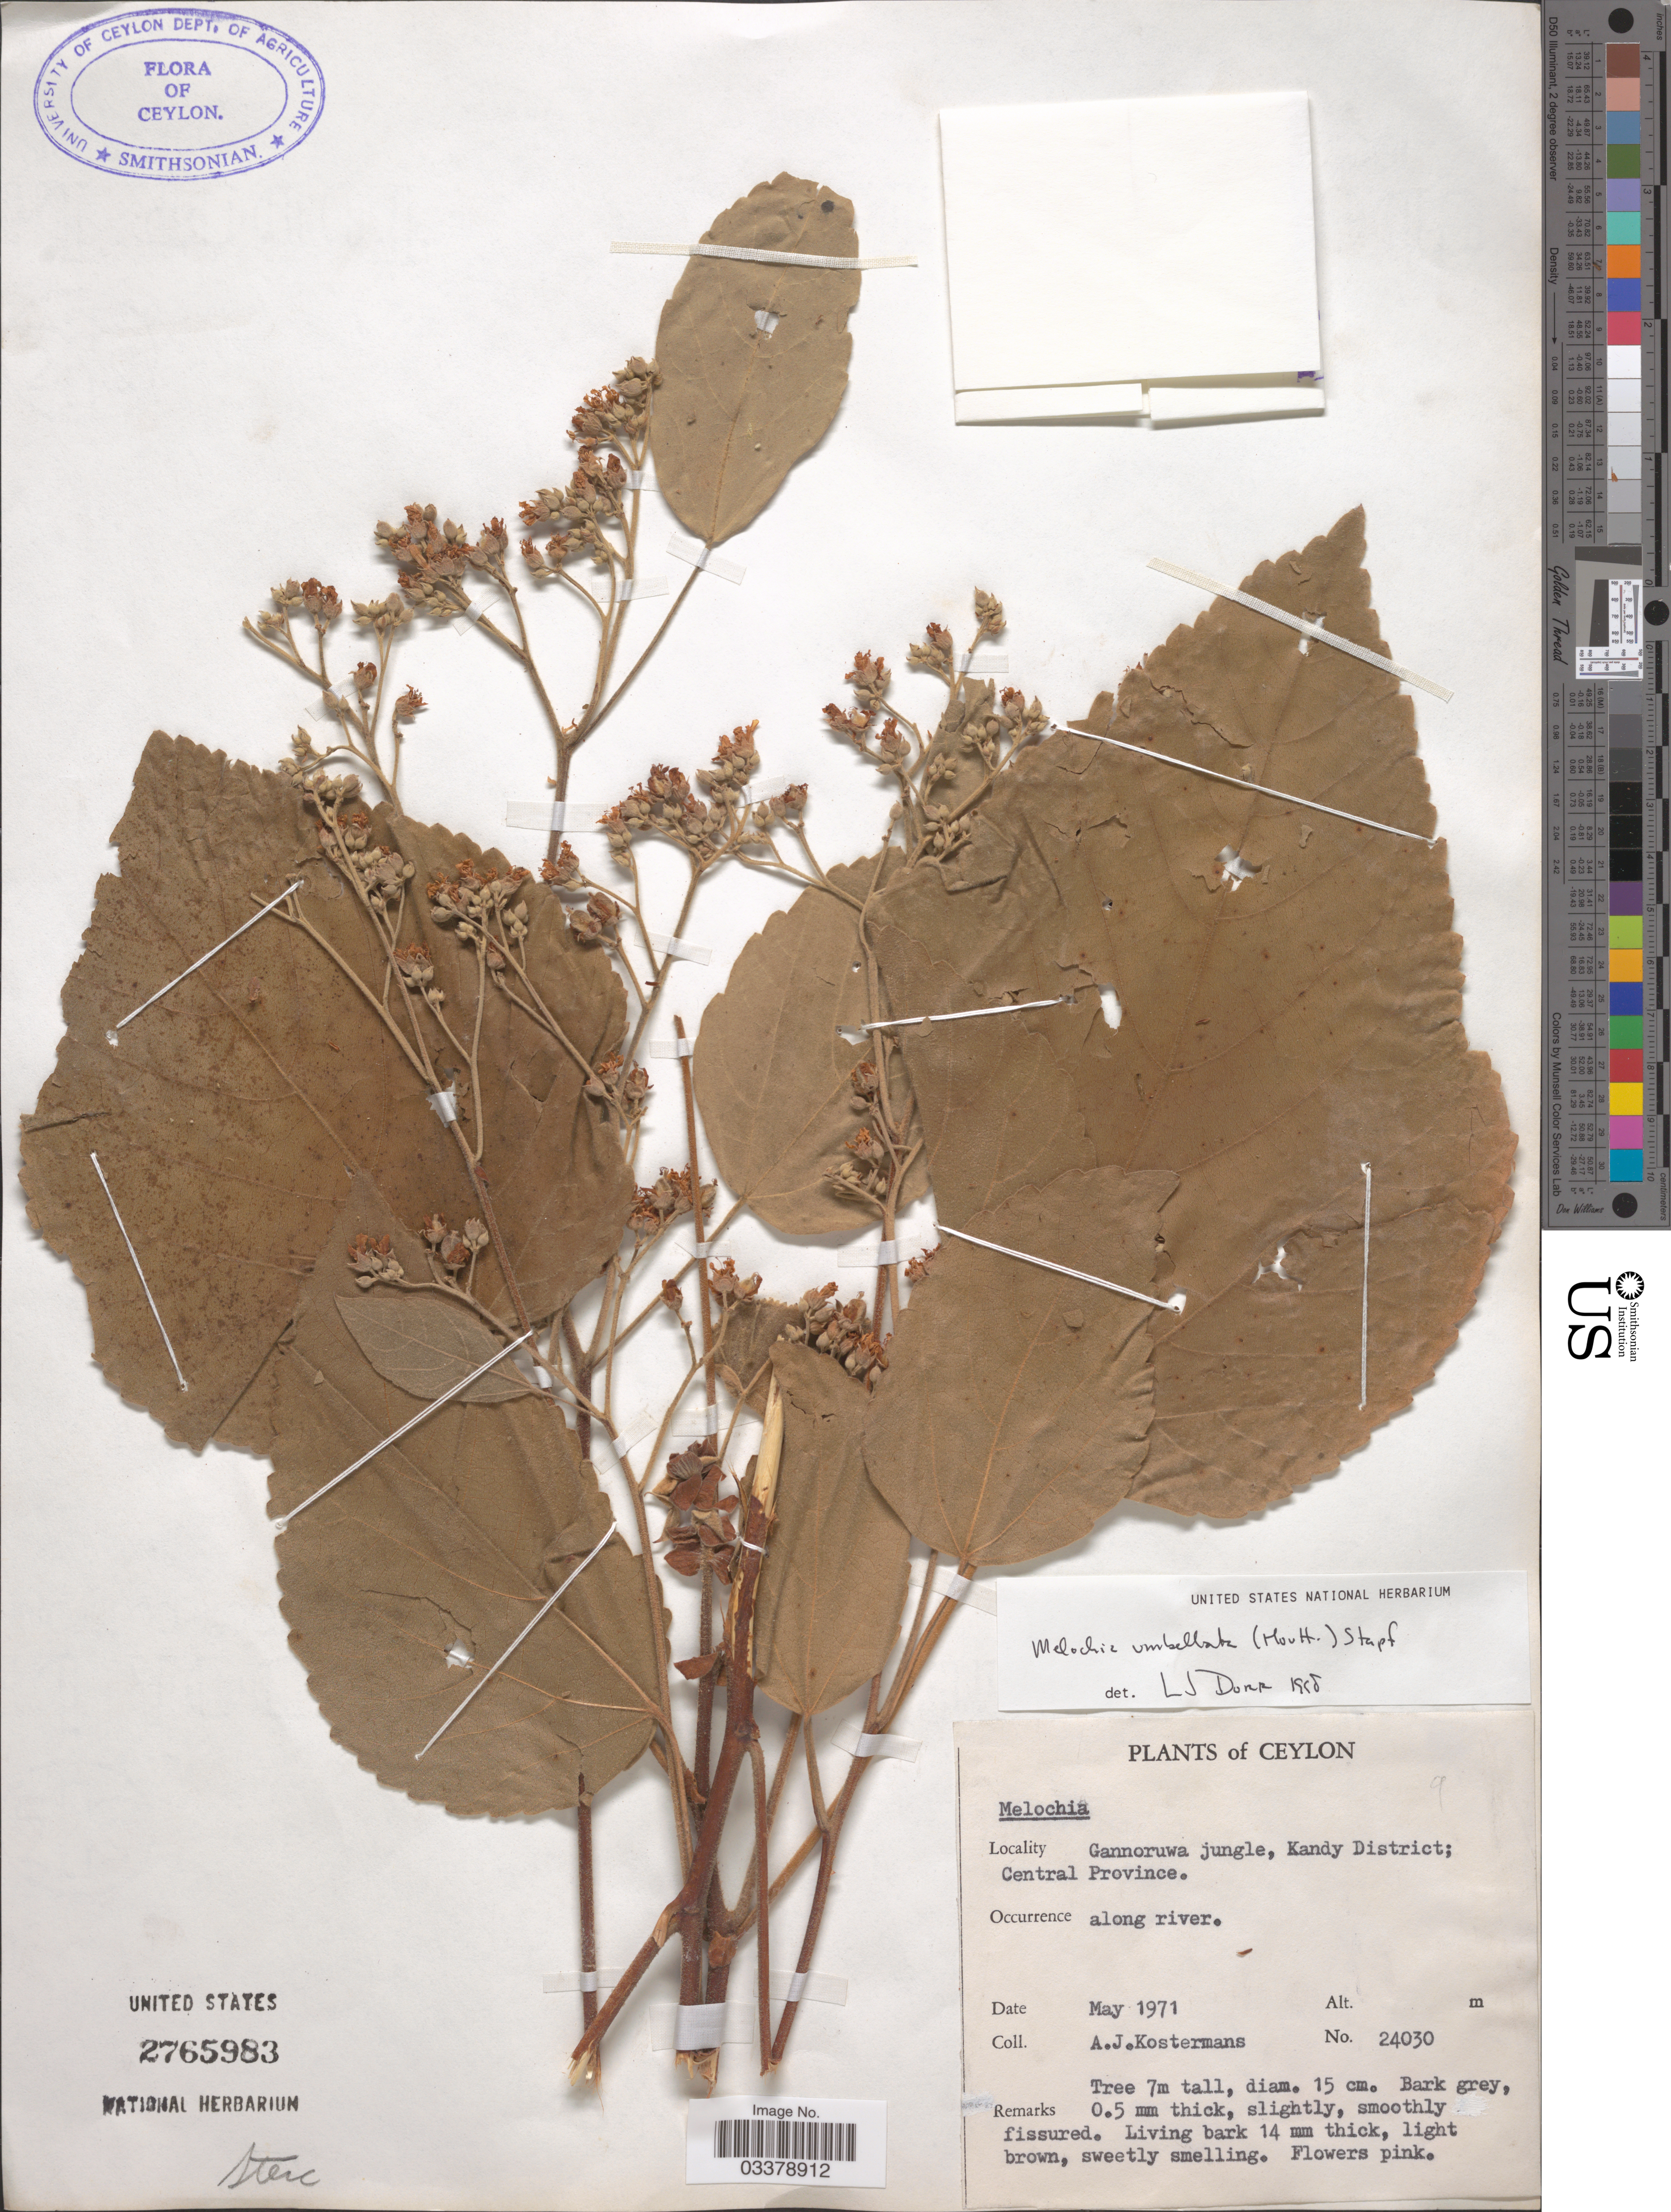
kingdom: Plantae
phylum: Tracheophyta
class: Magnoliopsida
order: Malvales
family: Malvaceae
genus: Melochia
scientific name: Melochia umbellata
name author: Stapf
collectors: A. J. G. Kostermans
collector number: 24030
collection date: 1971-05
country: Sri Lanka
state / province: Central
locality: Ceylon, Gannoruwa jungle, Kandy District. Along river.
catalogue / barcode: US 2765983